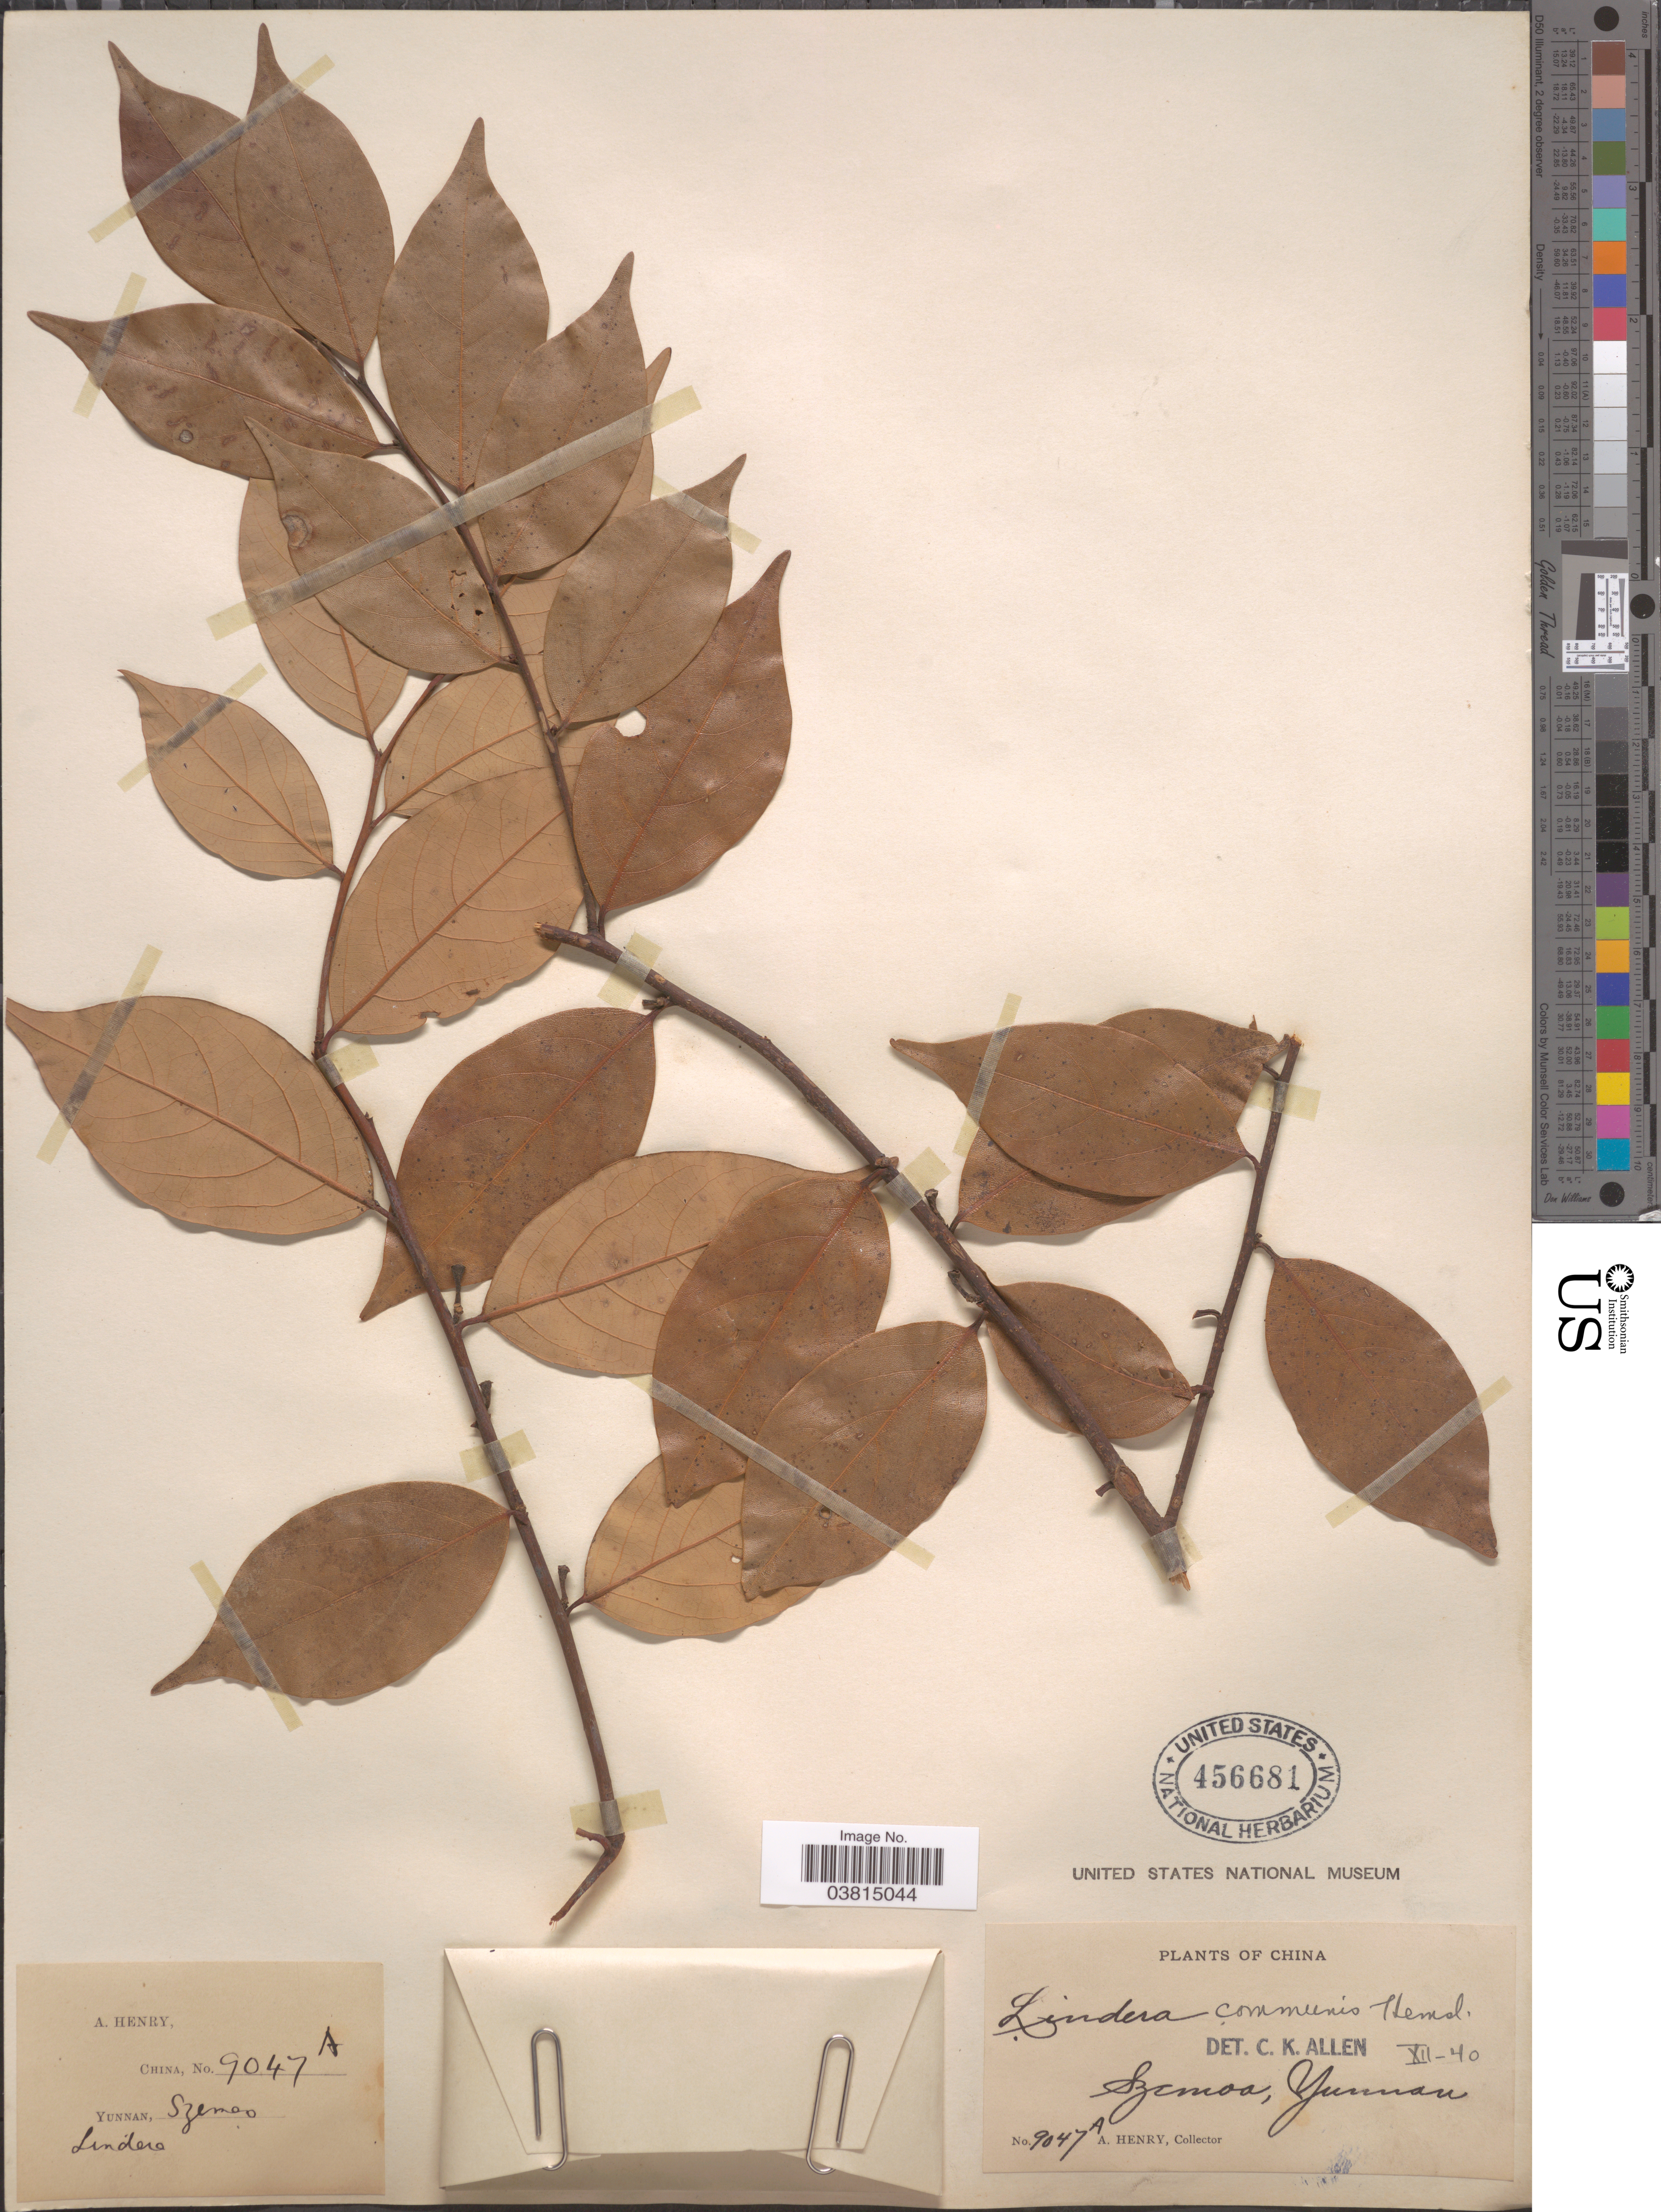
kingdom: Plantae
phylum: Tracheophyta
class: Magnoliopsida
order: Laurales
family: Lauraceae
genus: Lindera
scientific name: Lindera communis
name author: Hemsl.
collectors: A. Henry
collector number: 9047 A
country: China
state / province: Yunnan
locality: Szemoa.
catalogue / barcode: US 456681